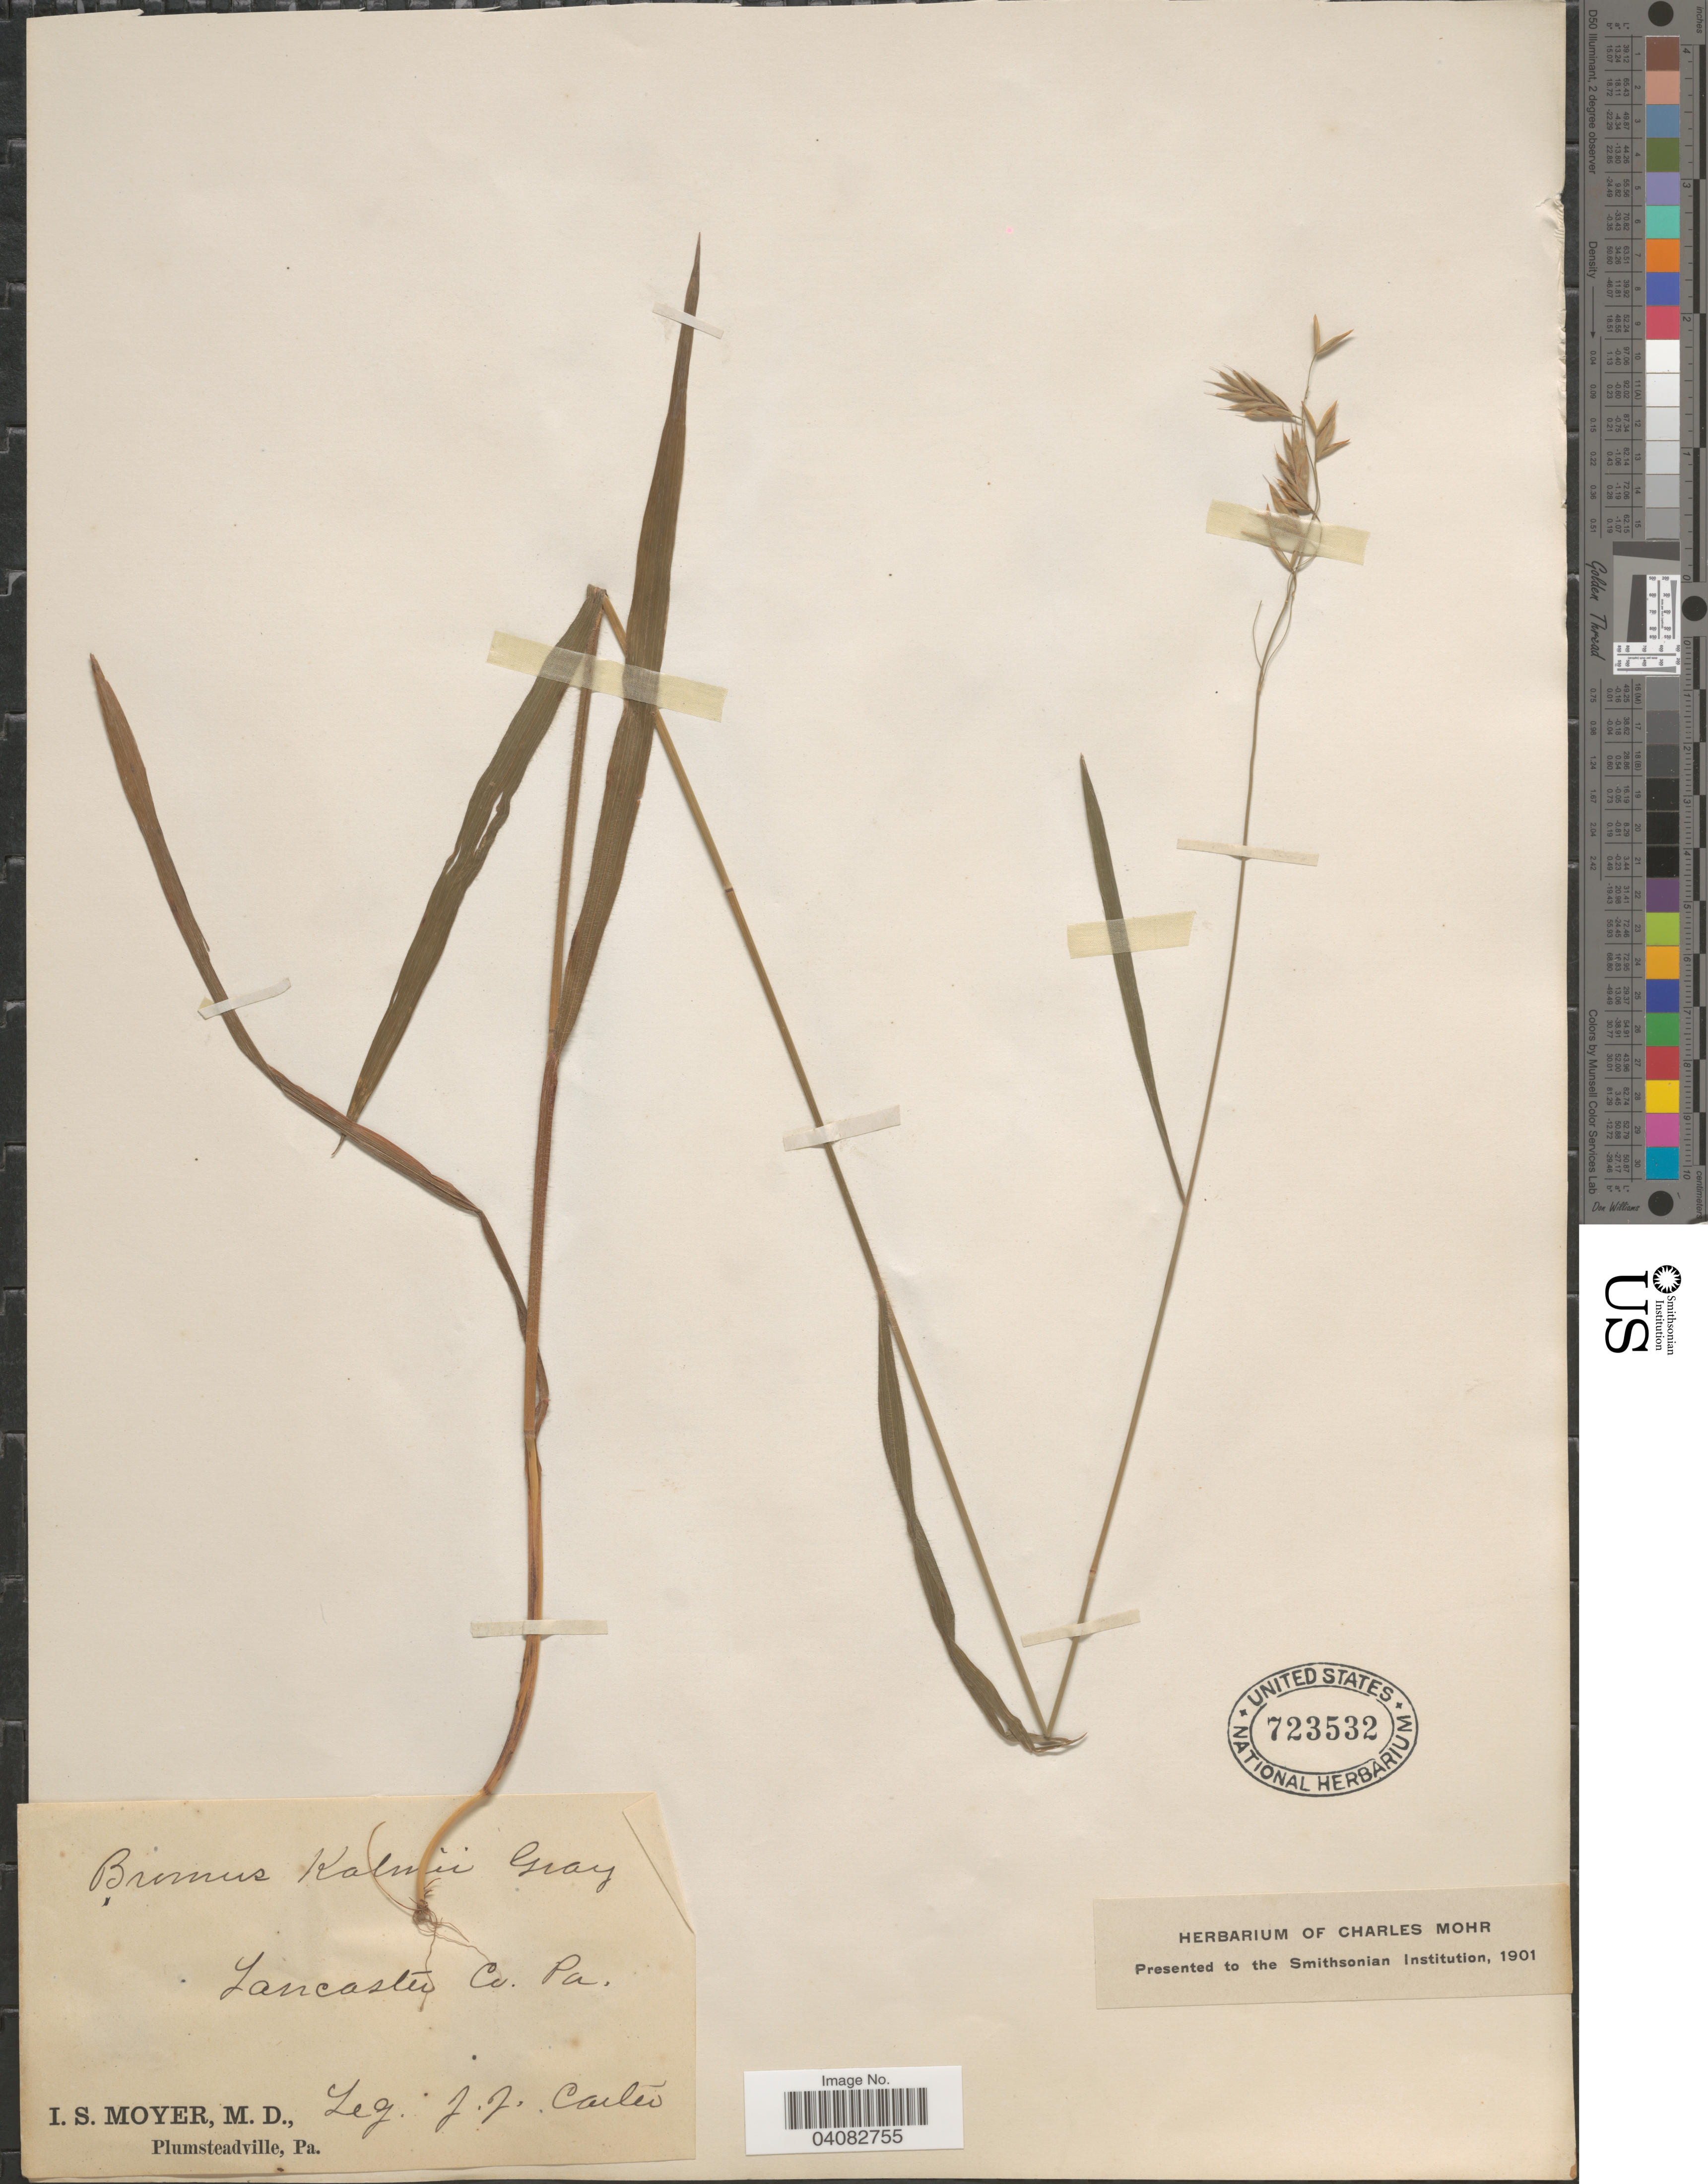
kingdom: Plantae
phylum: Tracheophyta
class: Liliopsida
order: Poales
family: Poaceae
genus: Bromus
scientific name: Bromus kalmii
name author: A. Gray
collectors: J. J. Carter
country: United States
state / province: Pennsylvania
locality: Lancaster Co.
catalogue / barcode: US 723532